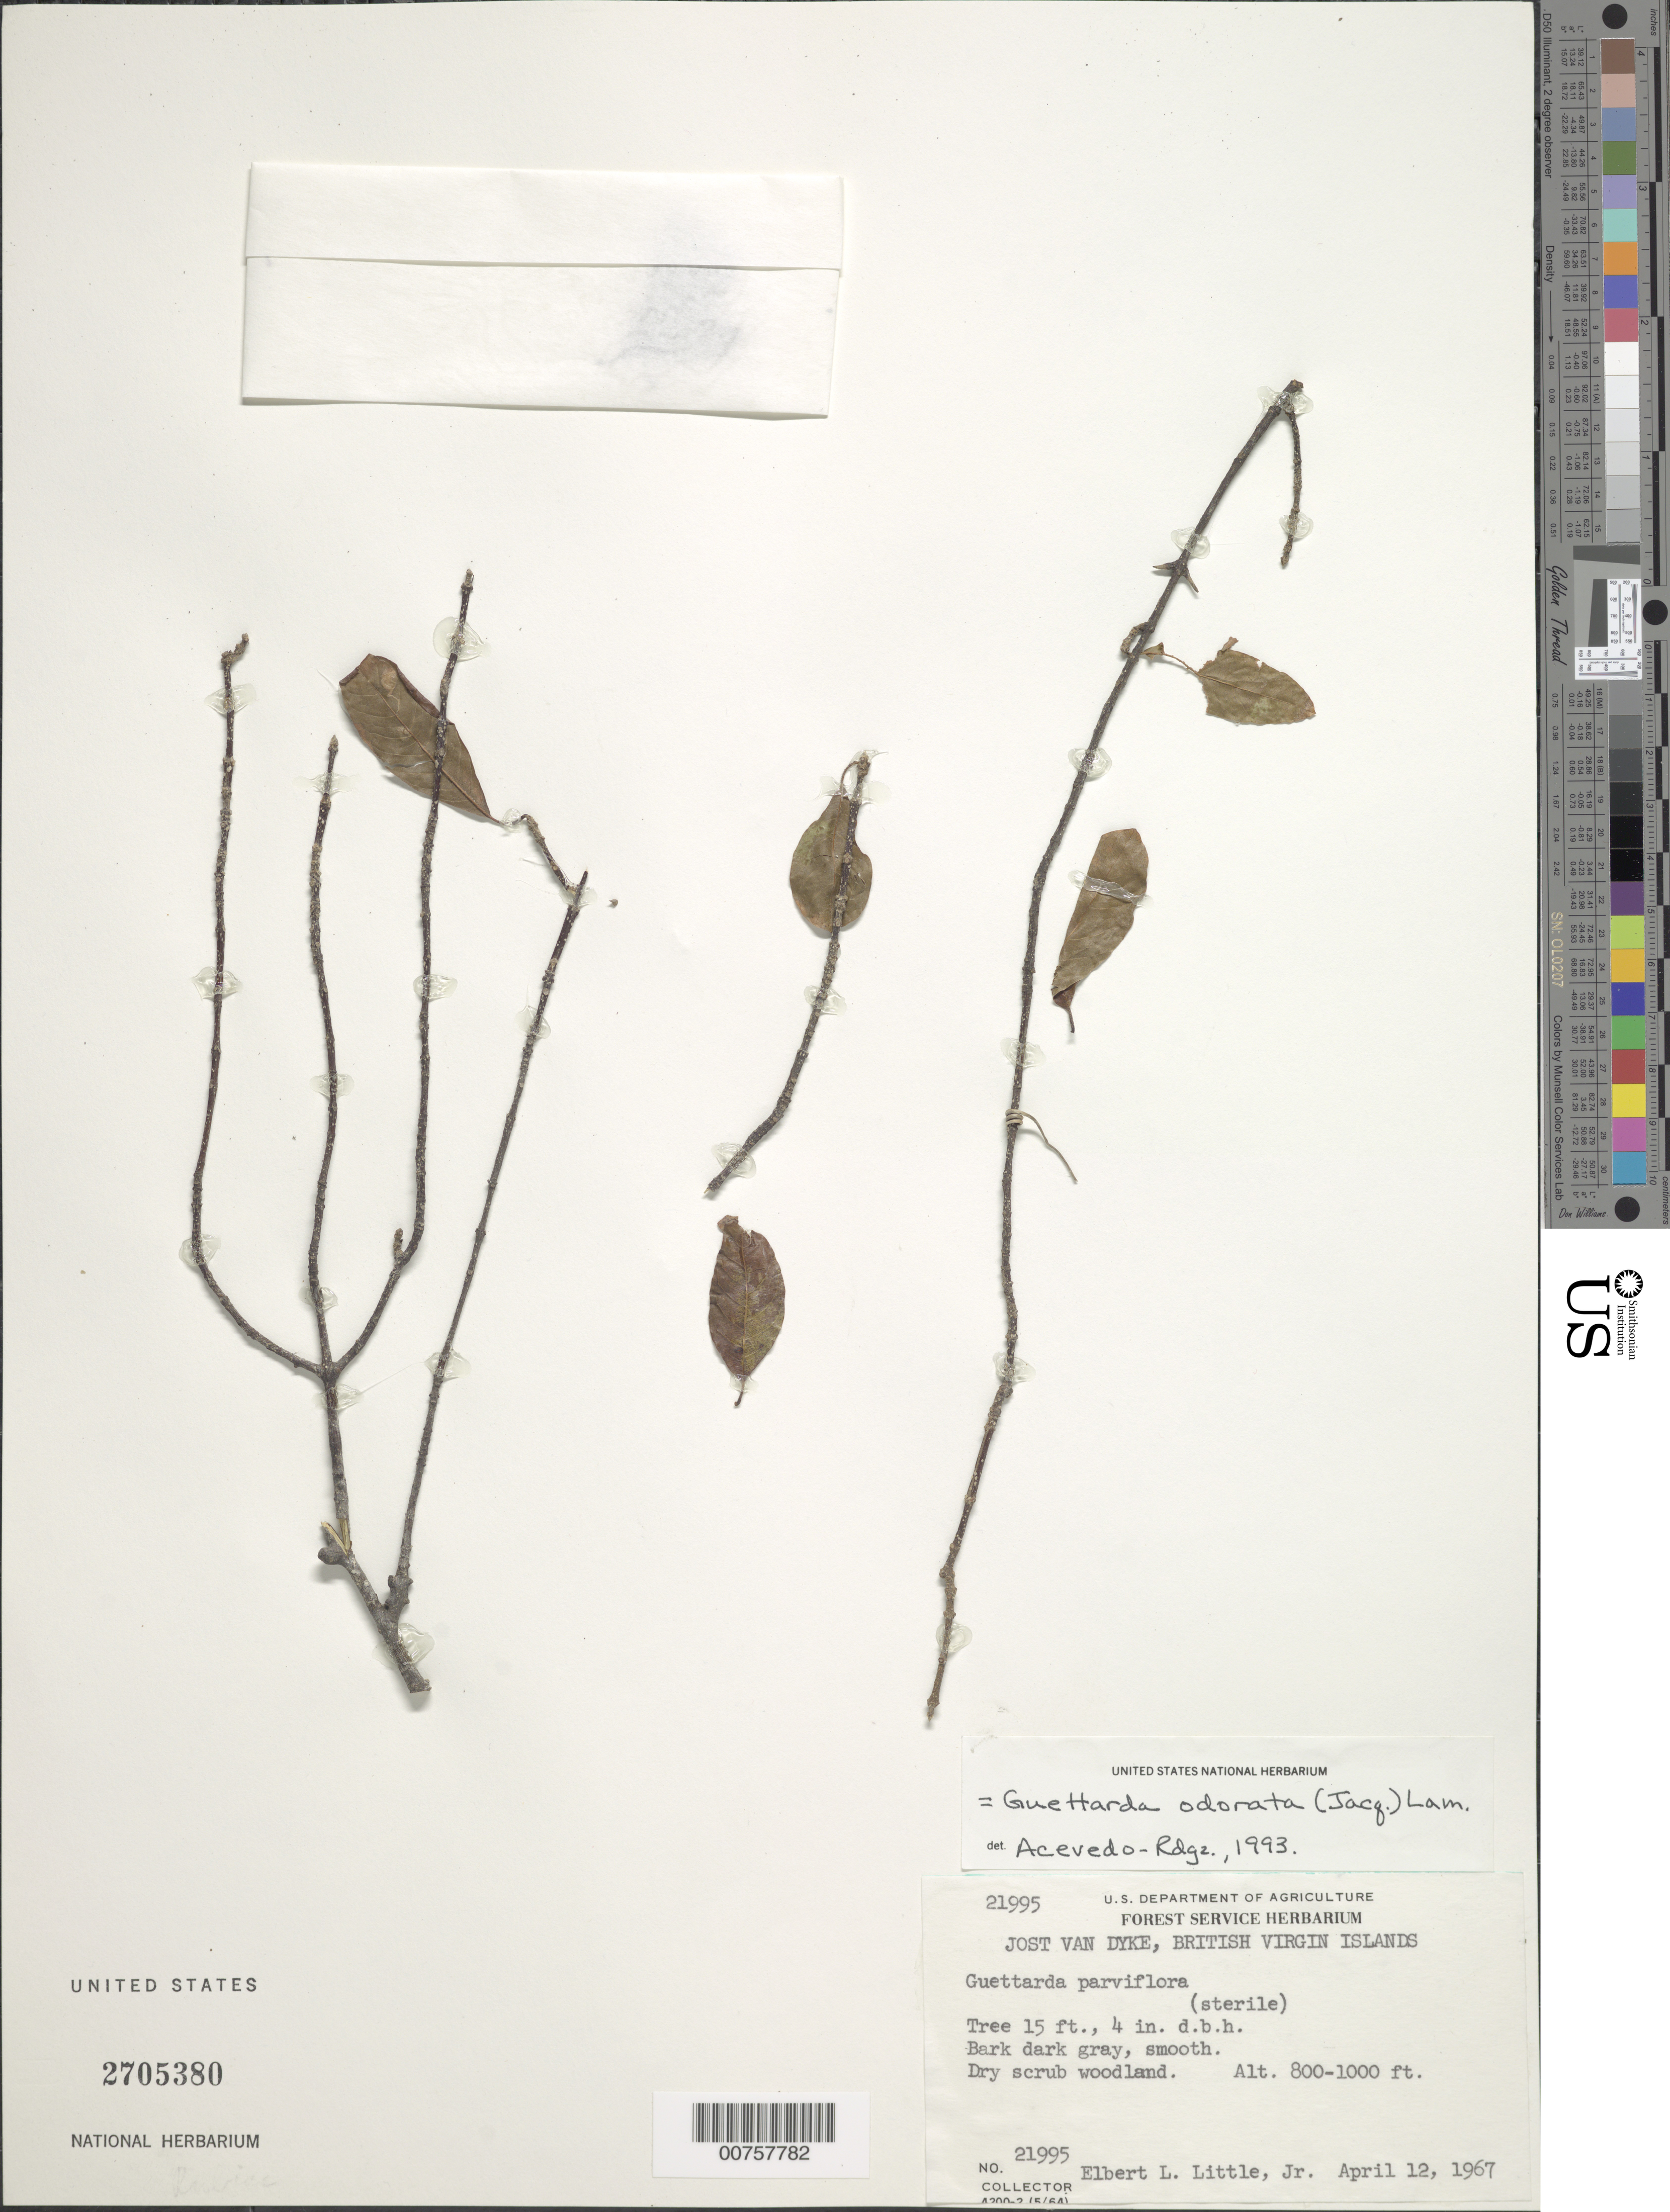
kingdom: Plantae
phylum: Tracheophyta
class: Magnoliopsida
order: Gentianales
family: Rubiaceae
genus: Guettarda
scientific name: Guettarda odorata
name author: (Jacq.) Lam.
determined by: Acevedo-Rodríguez, P., (BOT), Smithsonian Institution - National Museum of Natural History (UNITED STATES)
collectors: E. L. Little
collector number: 21995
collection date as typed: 12 Apr 1967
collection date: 1967-04-12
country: British Virgin Islands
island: Jost Van Dyke Island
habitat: Dry scrub woodland.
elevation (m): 244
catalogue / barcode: US 2705380